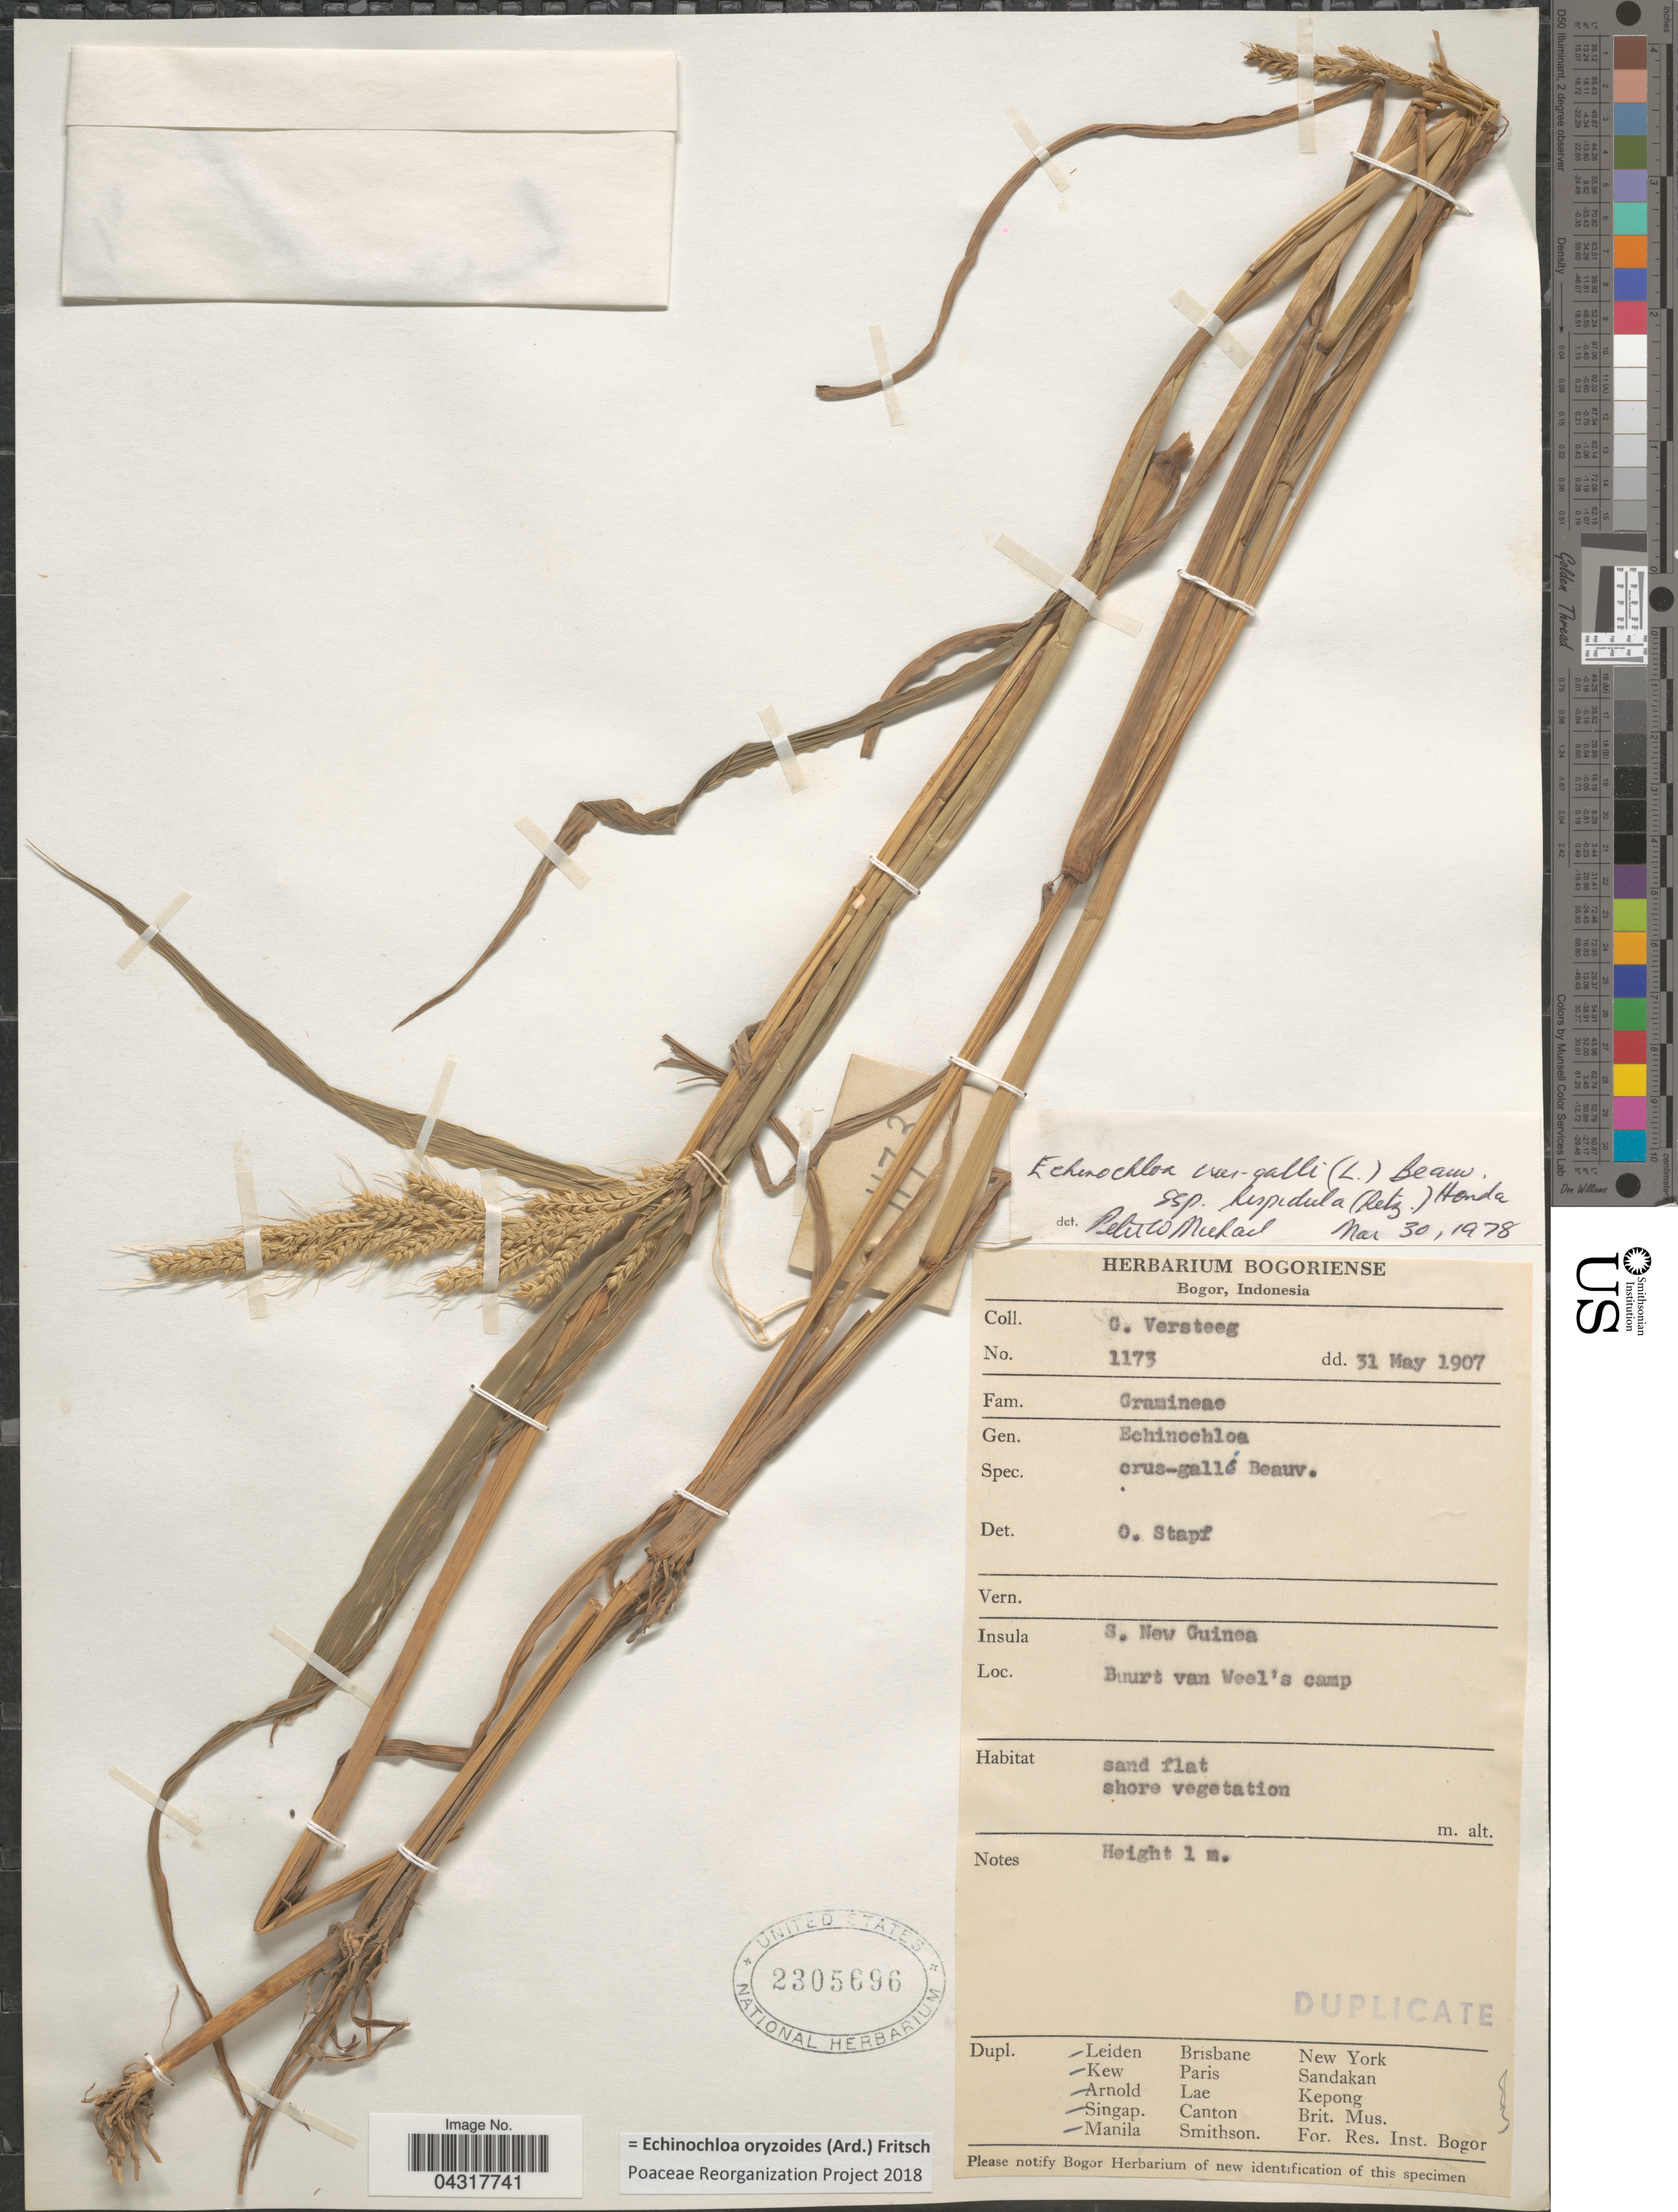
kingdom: Plantae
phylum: Tracheophyta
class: Liliopsida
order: Poales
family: Poaceae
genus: Echinochloa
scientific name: Echinochloa oryzoides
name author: (Ard.) Fritsch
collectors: G. Versteeg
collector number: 1173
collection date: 1907-05-31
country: Indonesia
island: New Guinea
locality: Insula S. New Guinea. Buurt van Weel's Camp.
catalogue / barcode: US 2305696